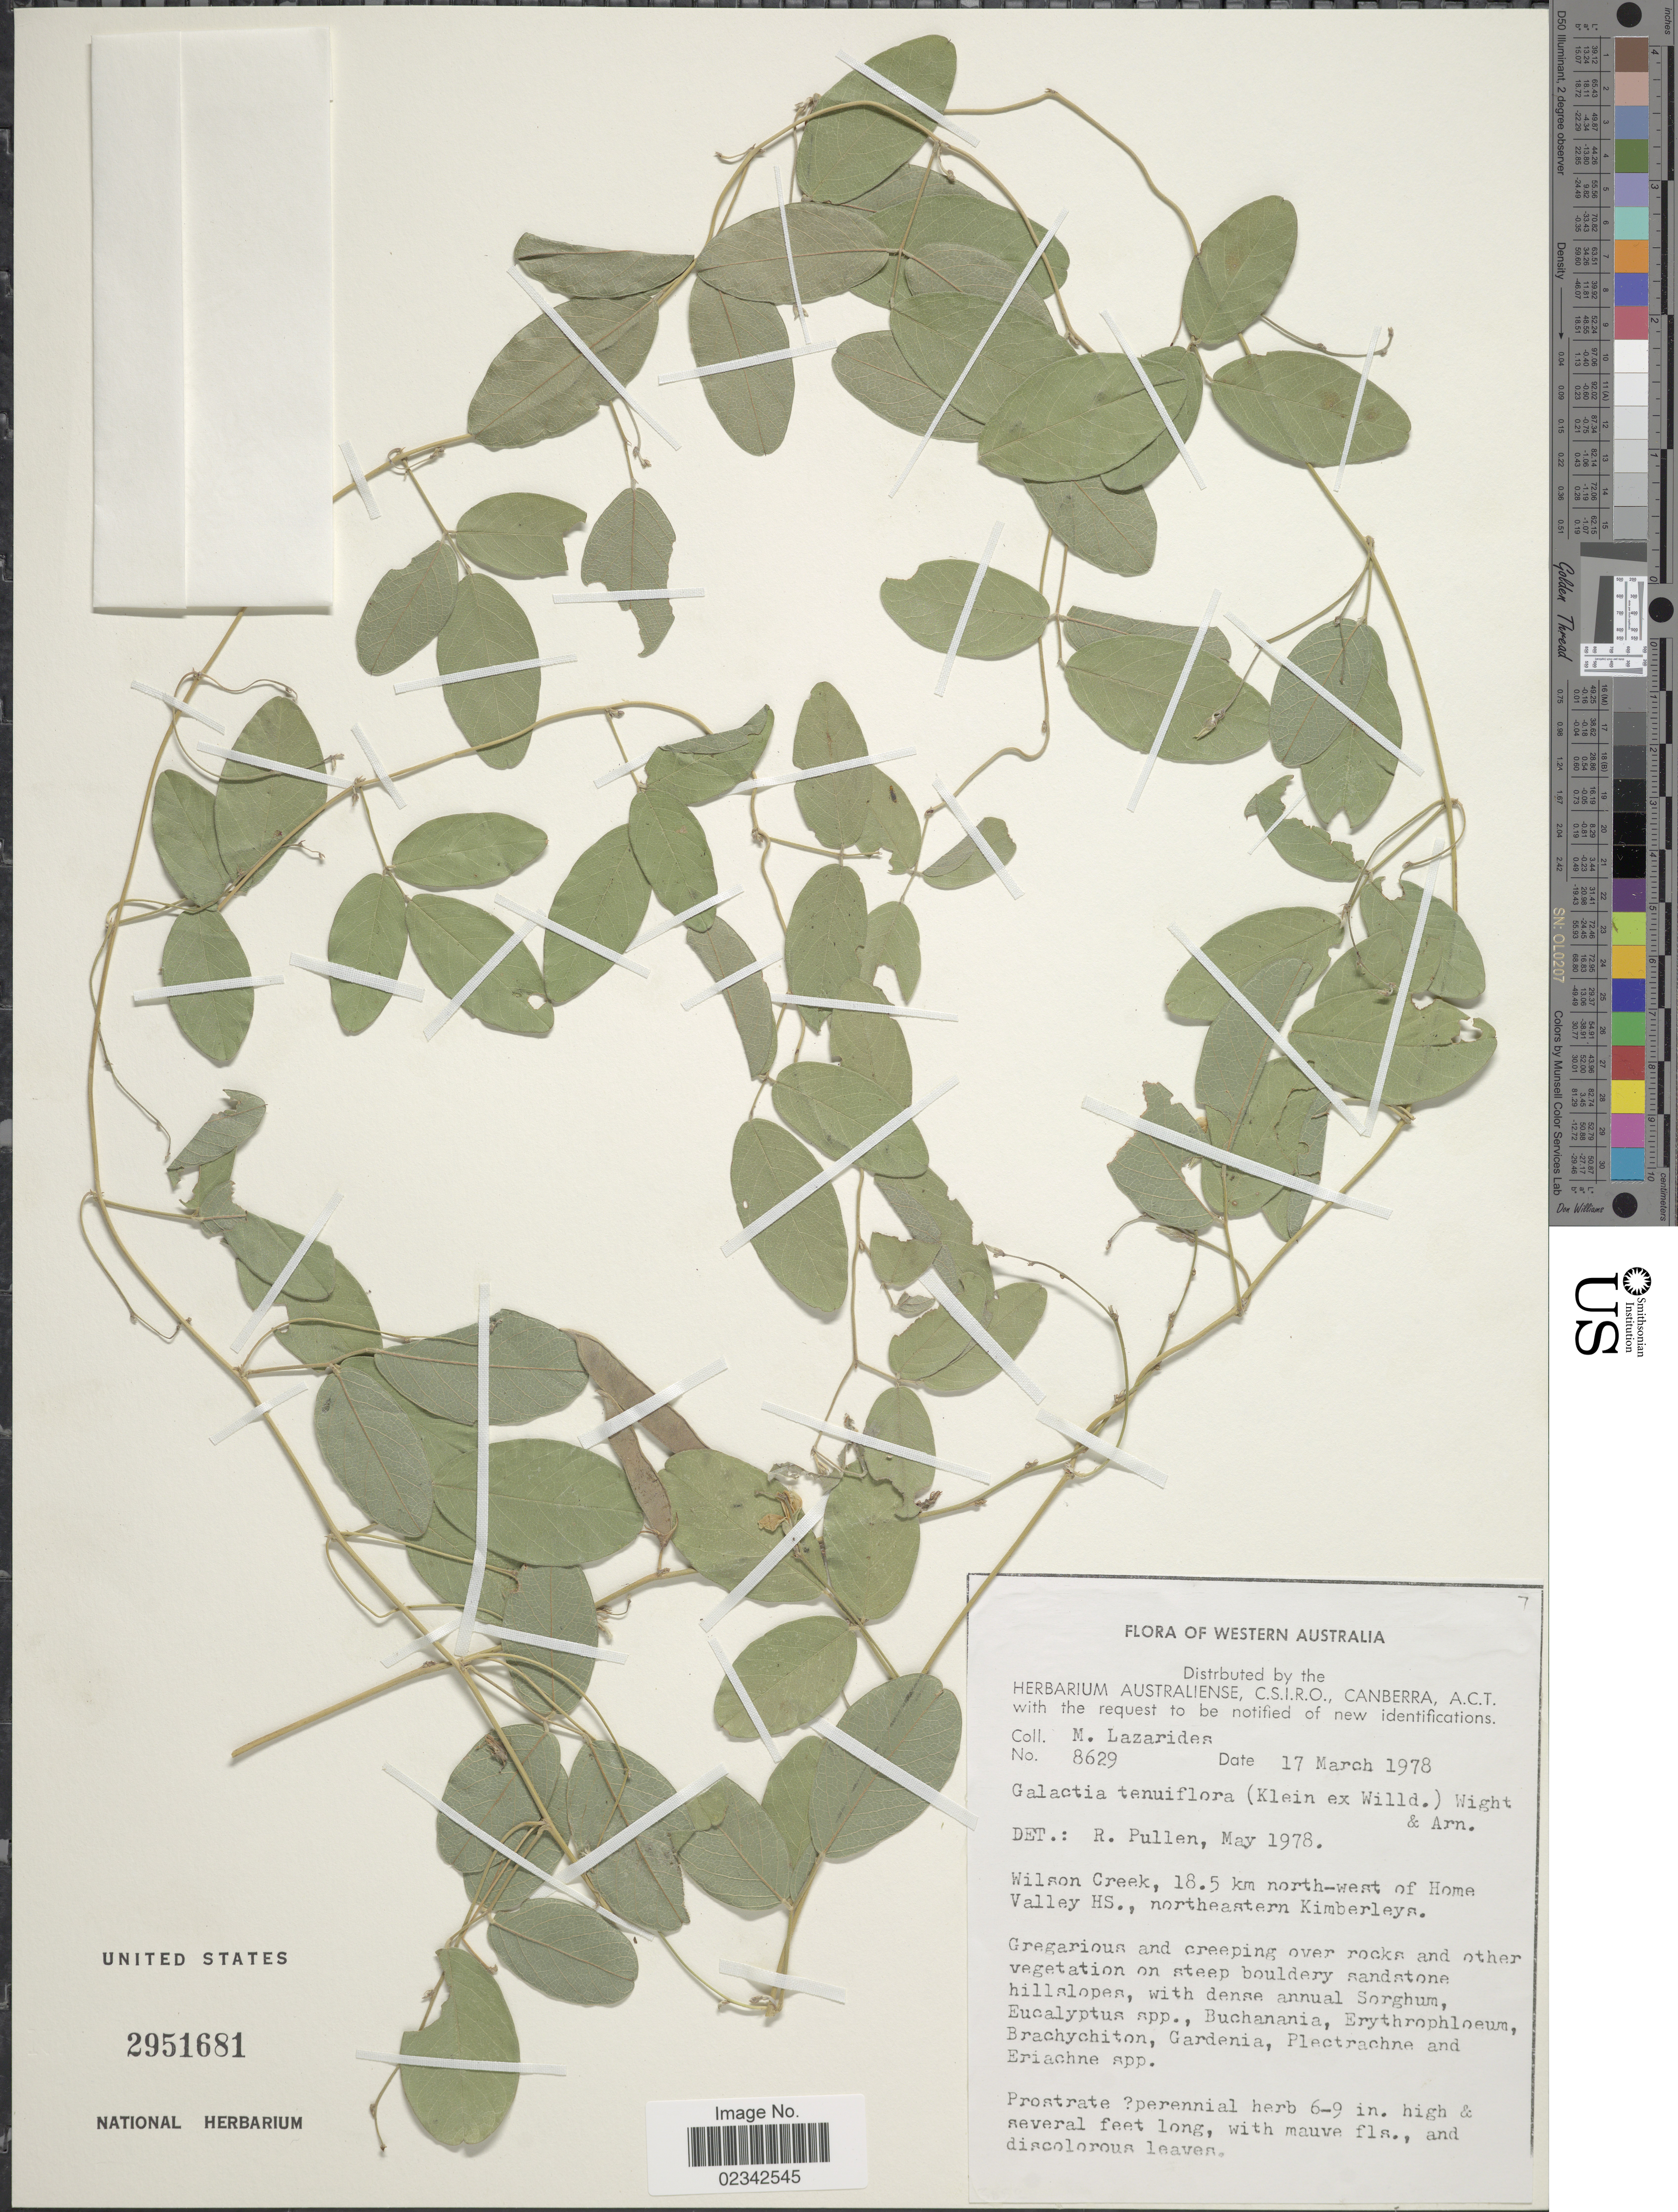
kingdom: Plantae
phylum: Tracheophyta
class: Magnoliopsida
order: Fabales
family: Fabaceae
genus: Galactia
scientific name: Galactia tenuiflora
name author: (J.G. Klein ex Willd.) Wight & Arn.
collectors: M. Lazarides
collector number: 8629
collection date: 1978-03-17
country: Australia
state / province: Western Australia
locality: Western Australia, Wilson Creek, 18.5 km NW of Home Valley H.S., northeastern Kimberleys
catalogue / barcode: US 2951681